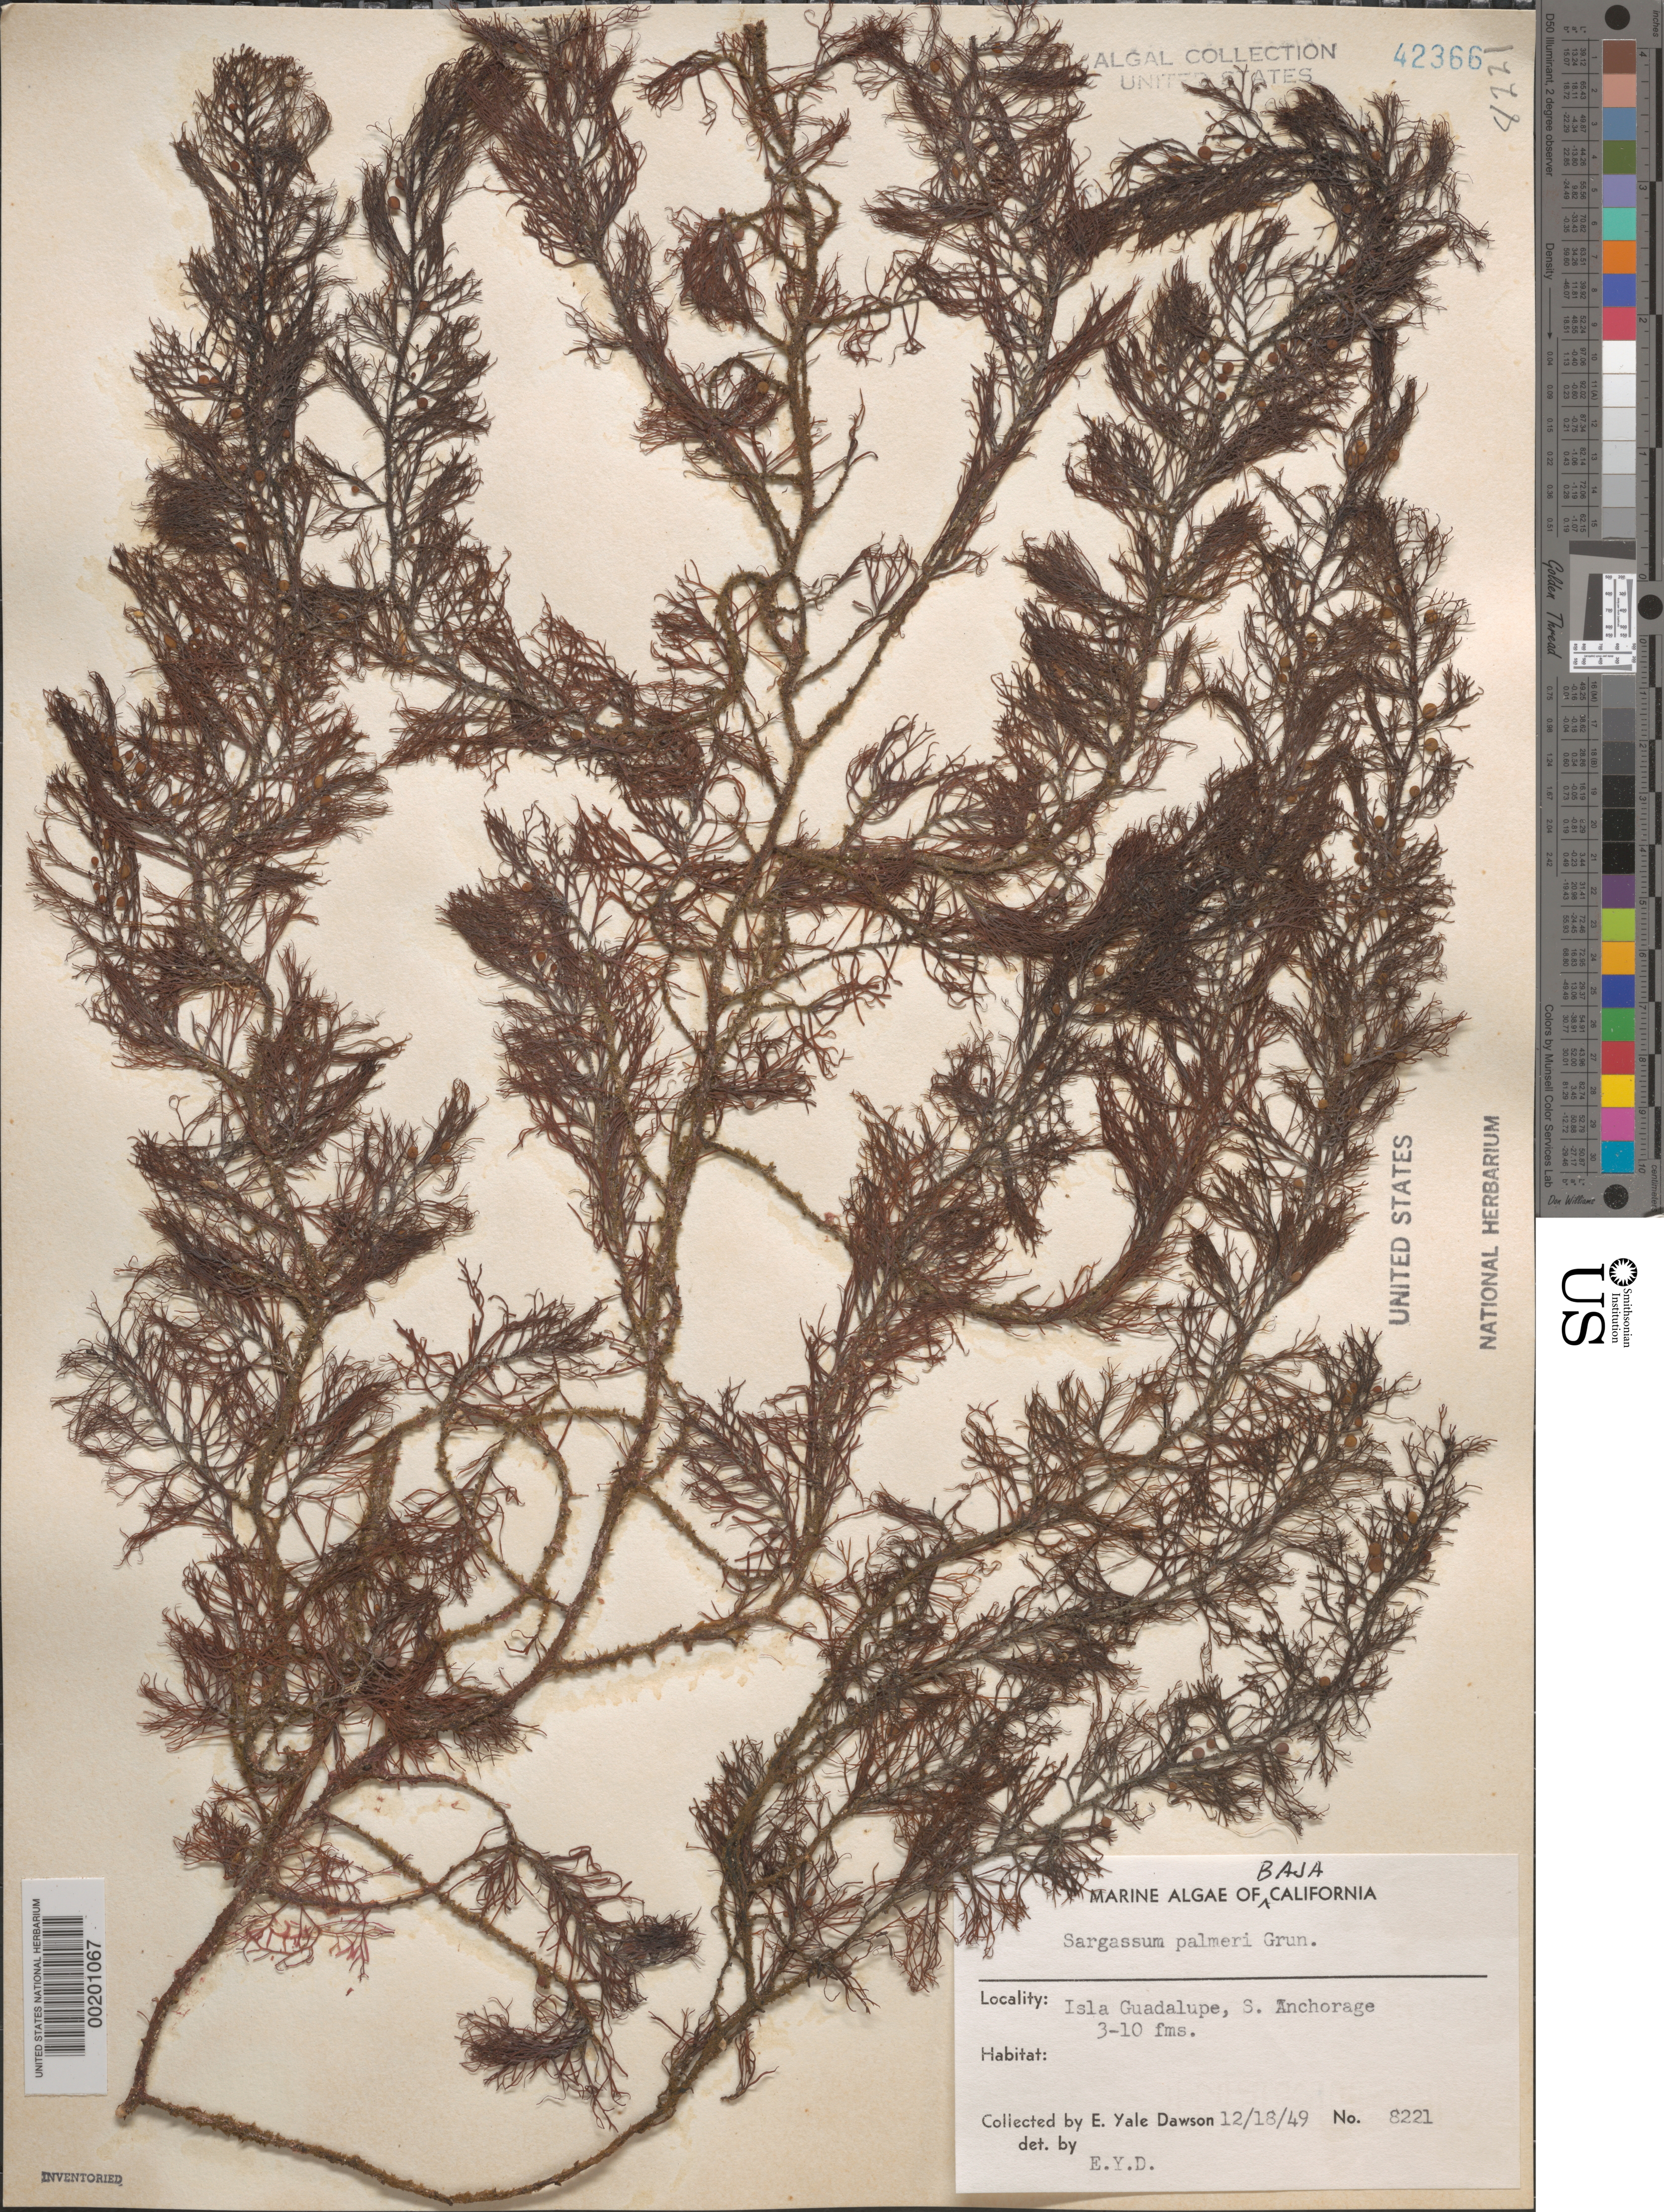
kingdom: Chromista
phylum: Ochrophyta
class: Phaeophyceae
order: Fucales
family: Sargassaceae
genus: Sargassum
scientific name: Sargassum palmeri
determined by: Dawson, E. Y.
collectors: E. Y. Dawson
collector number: EYD 8221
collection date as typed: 18 Dec 1949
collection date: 1949-12-18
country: Mexico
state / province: Baja California Norte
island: Isla Guadalupe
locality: South anchorage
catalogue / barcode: US 42366